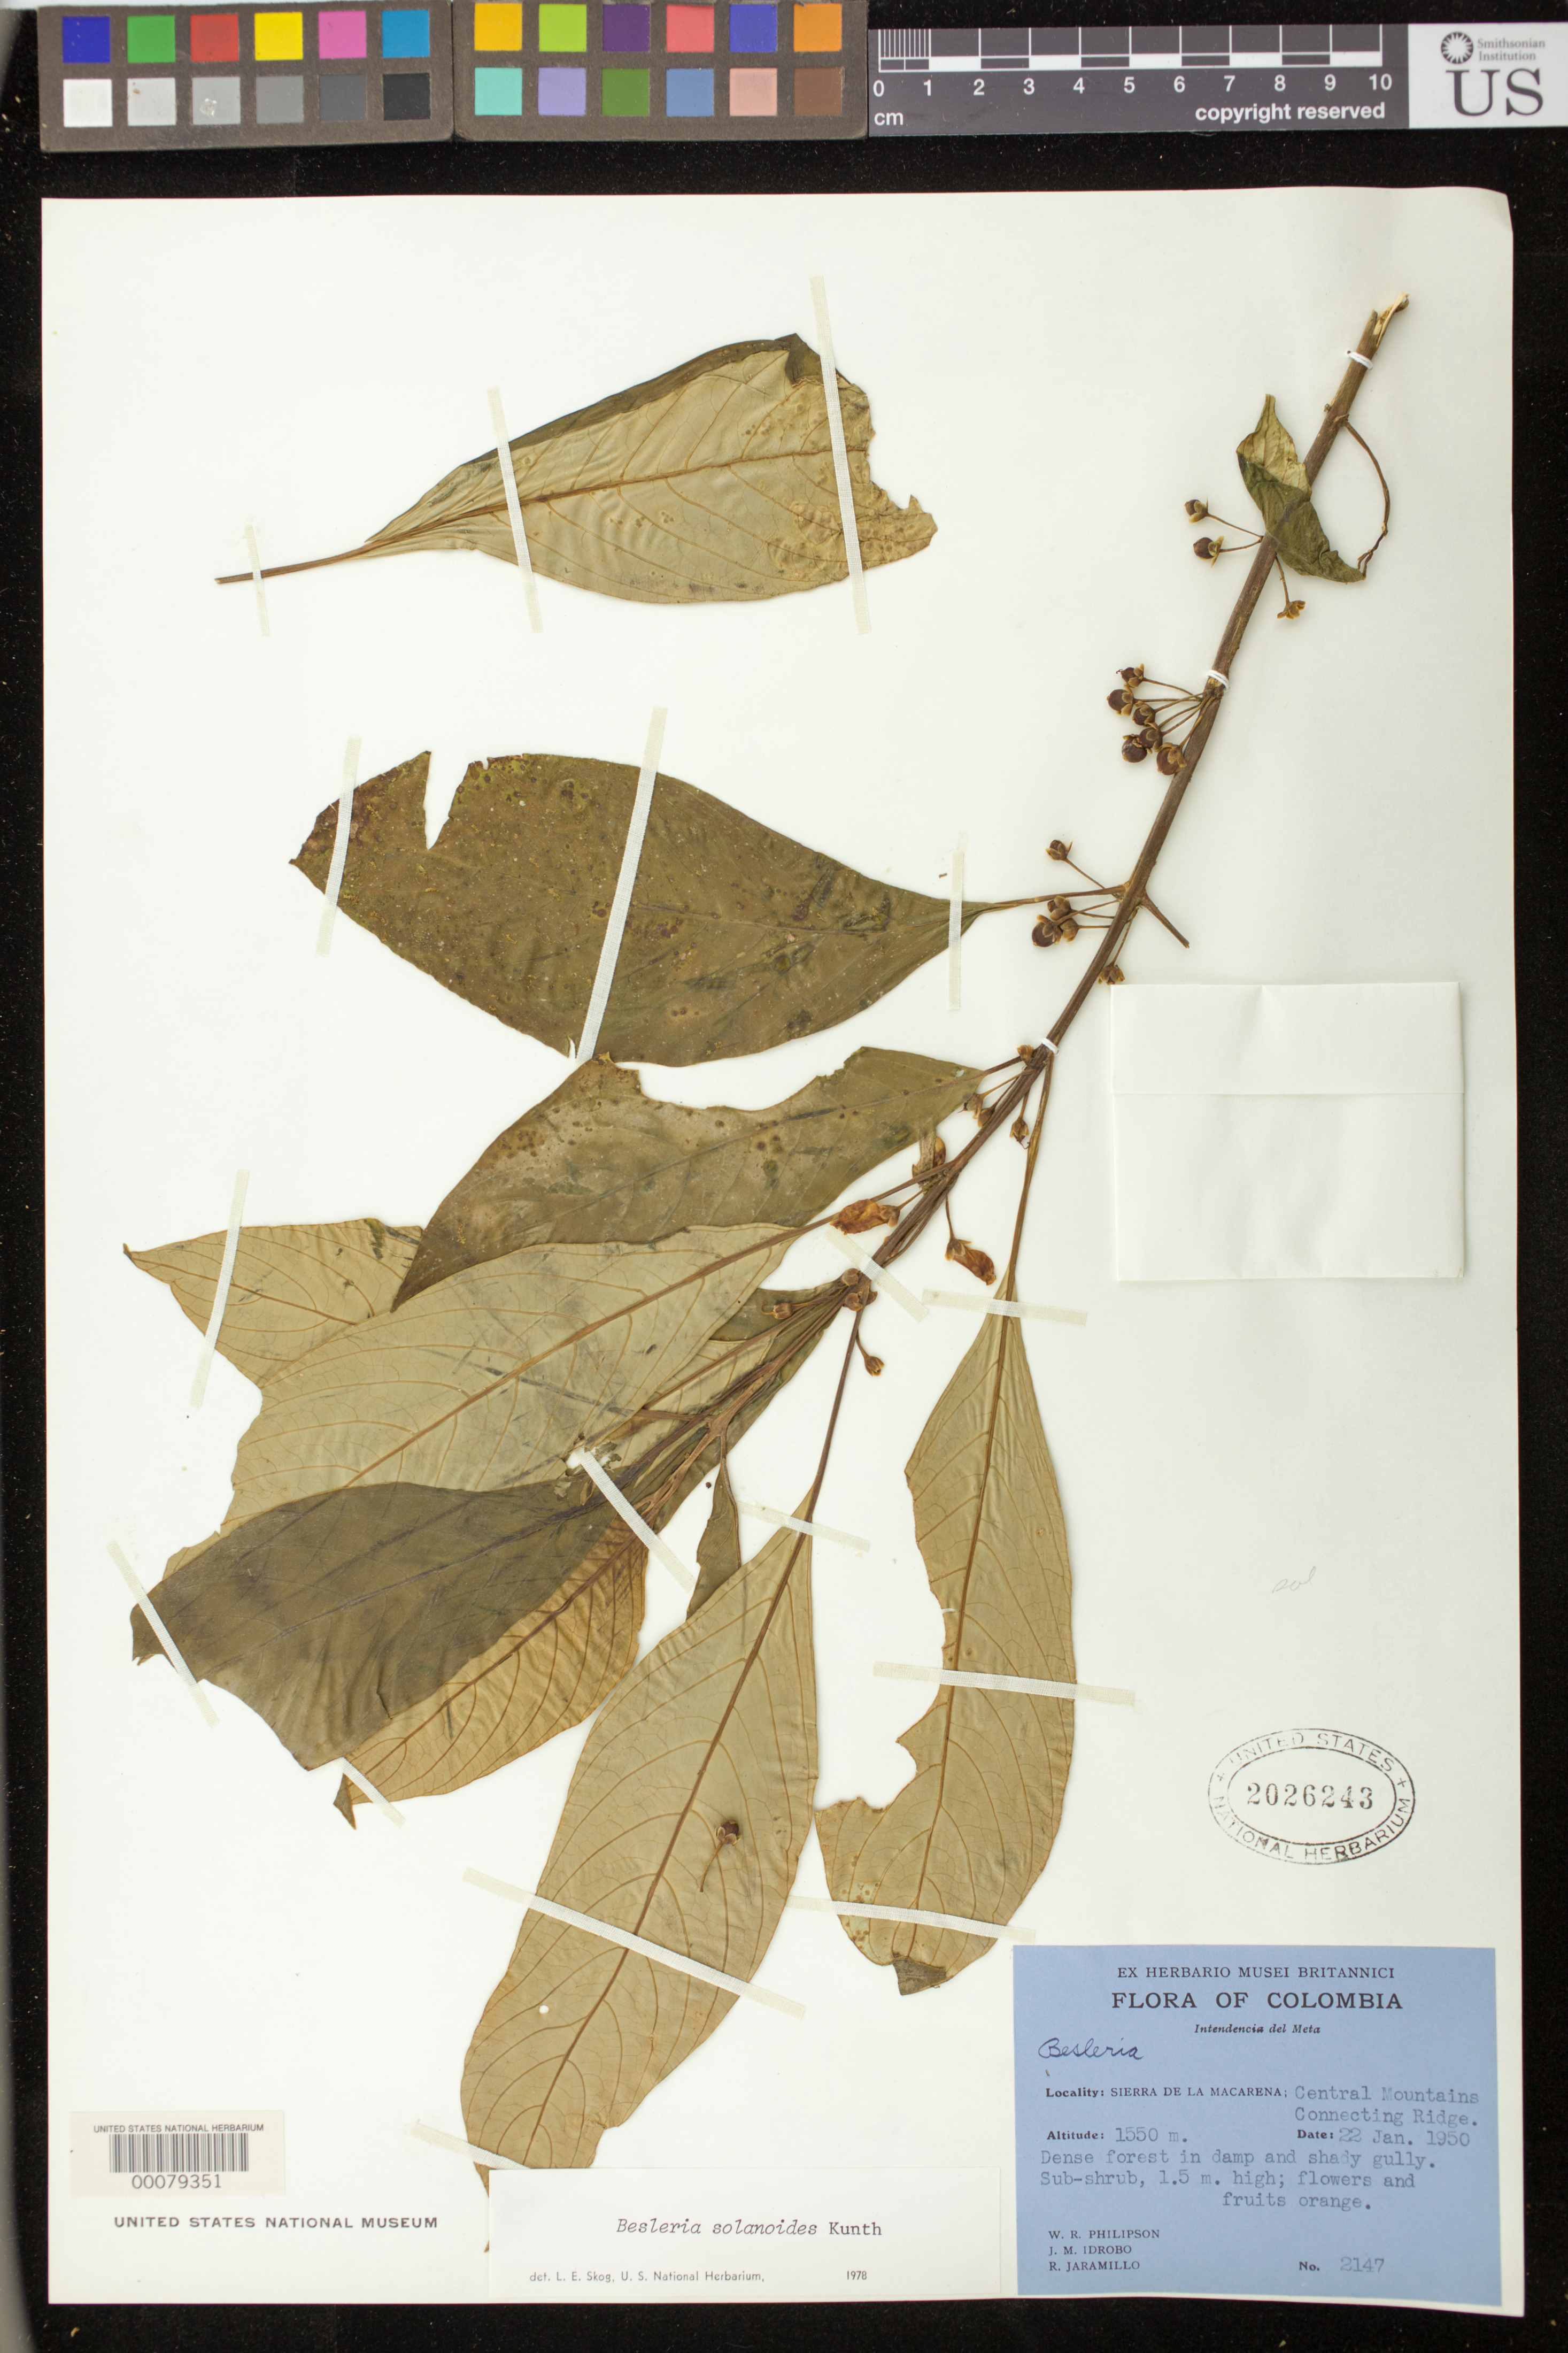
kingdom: Plantae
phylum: Tracheophyta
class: Magnoliopsida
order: Lamiales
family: Gesneriaceae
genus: Besleria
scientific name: Besleria solanoides var. solanoides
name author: Kunth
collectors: W. R. Philipson & et al.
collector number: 2147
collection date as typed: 22 Jan 1950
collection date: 1950-01-22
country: Colombia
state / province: Meta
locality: Sierra de La Macarena, Central Mountains connecting ridge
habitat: Dense forest in damp and shady gully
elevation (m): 1550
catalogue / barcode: US 2026243